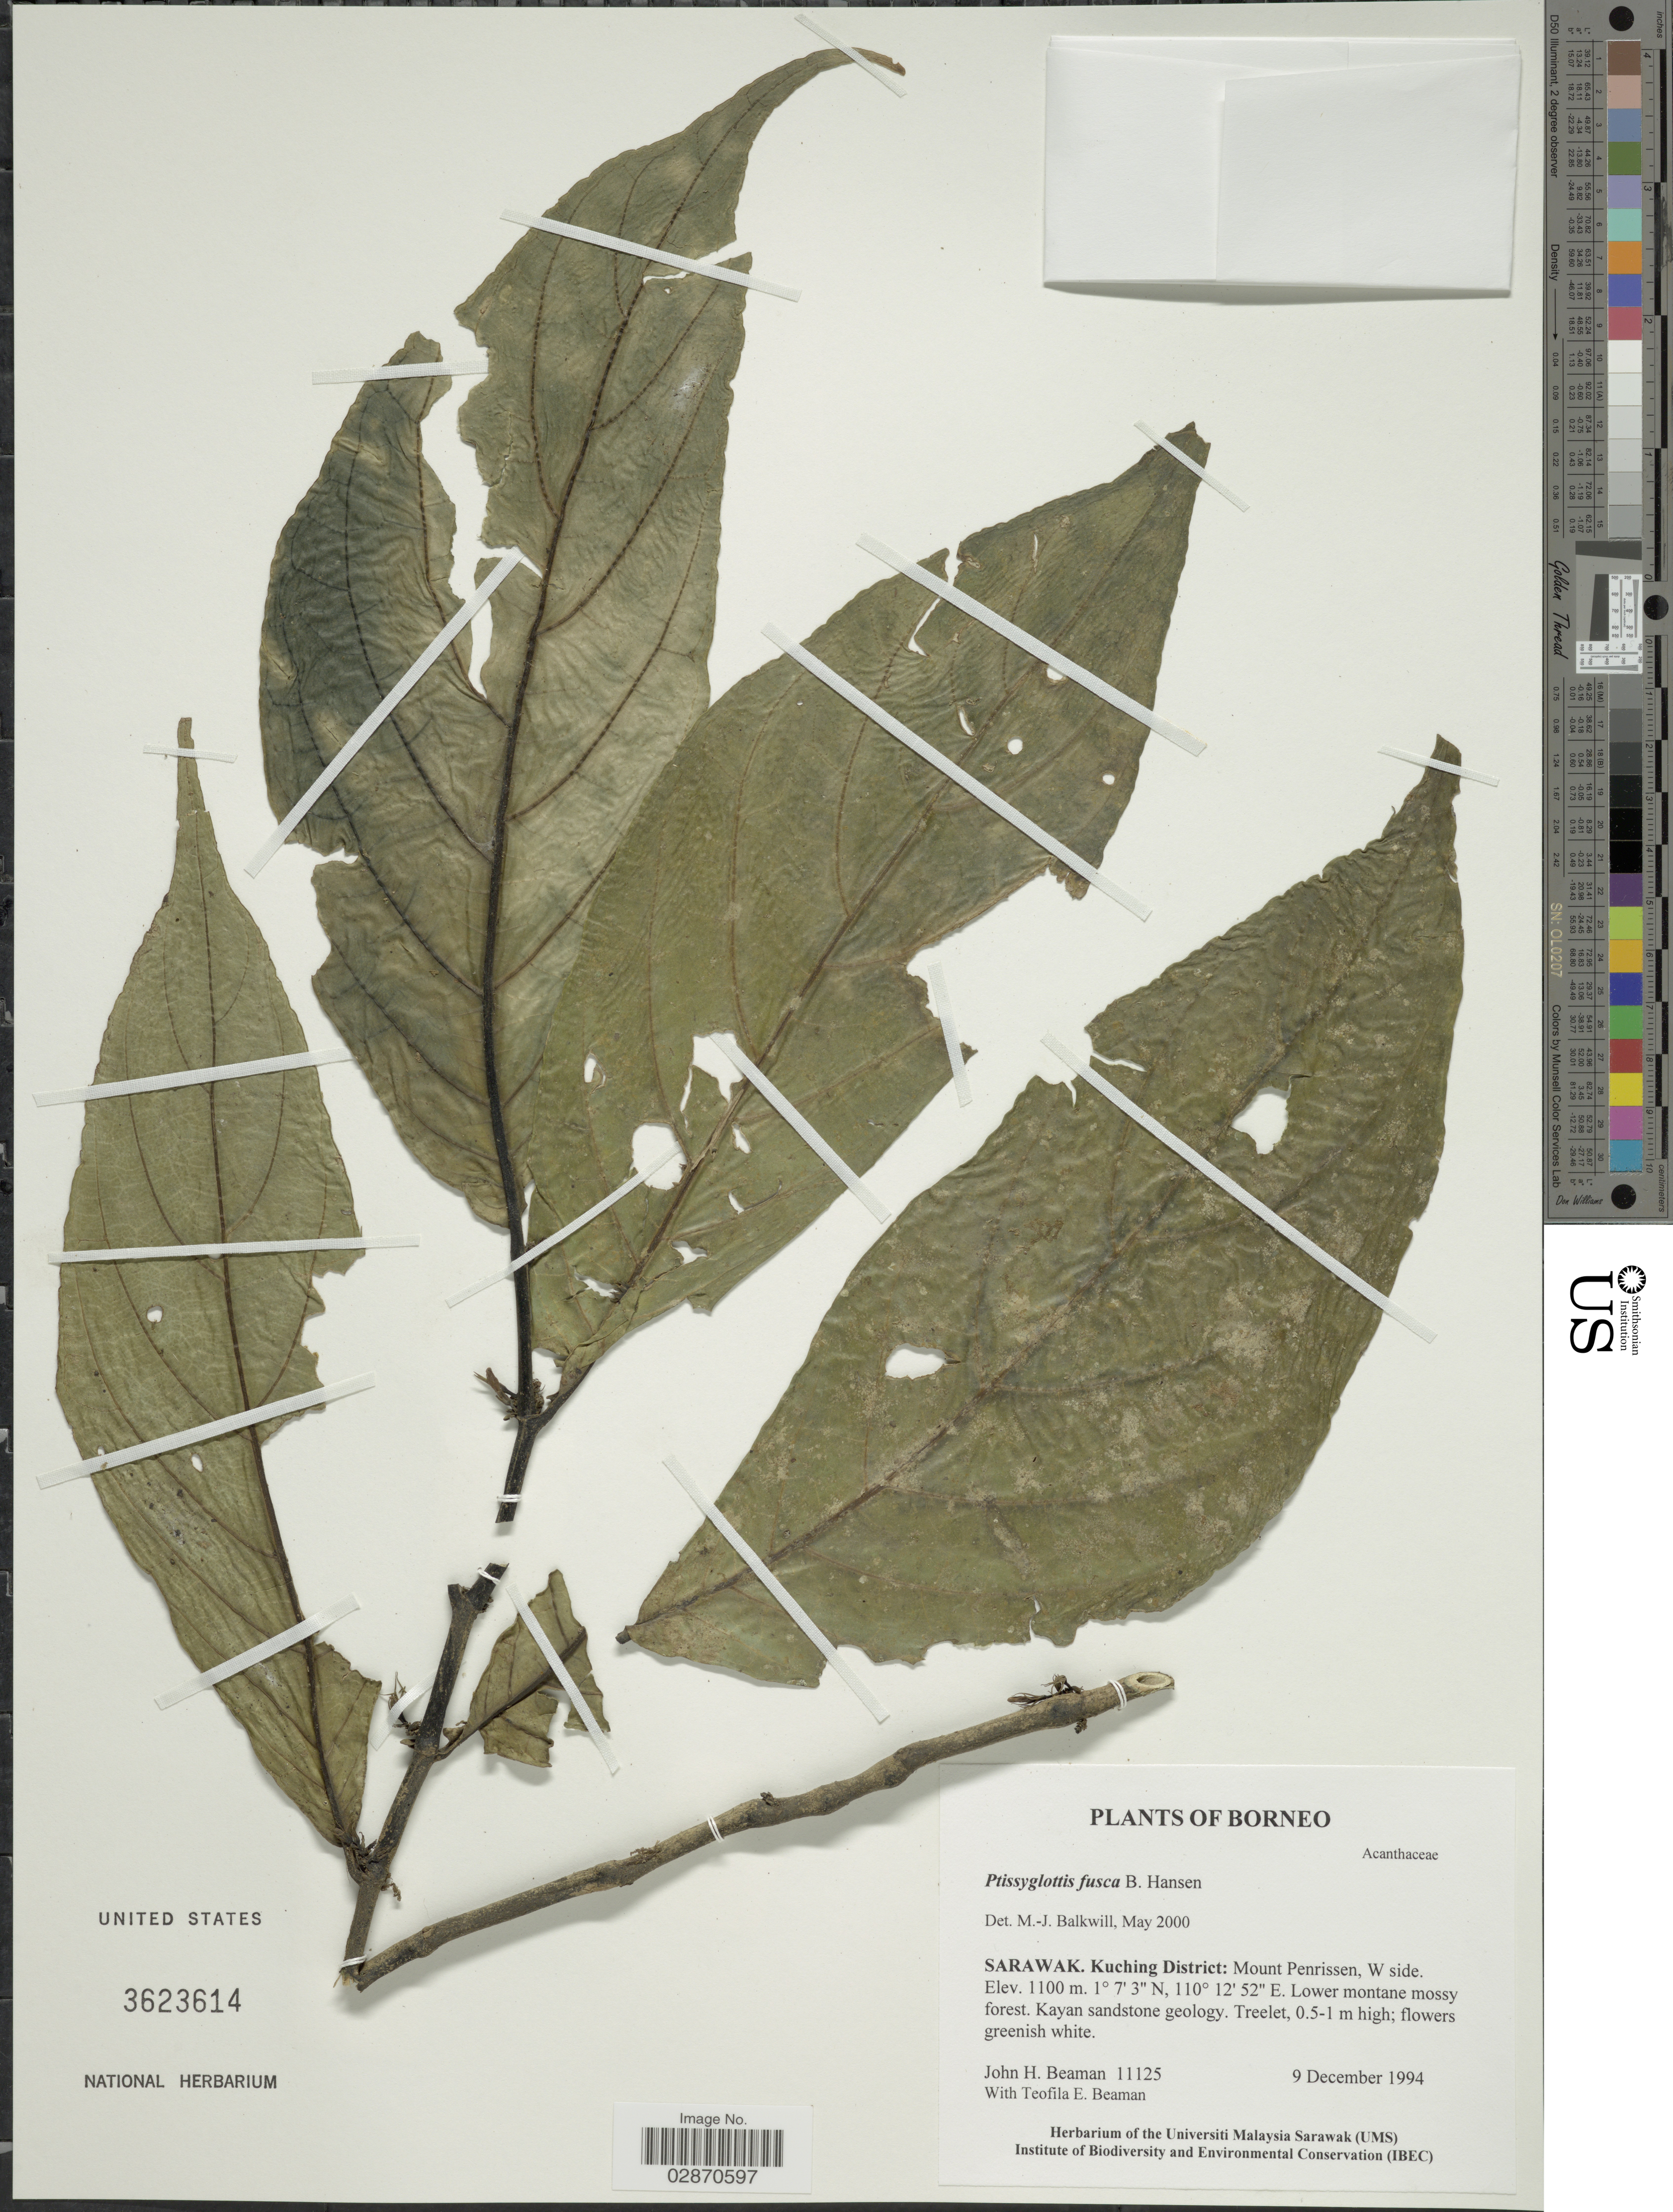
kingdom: Plantae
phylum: Tracheophyta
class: Magnoliopsida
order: Lamiales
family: Acanthaceae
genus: Ptyssiglottis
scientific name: Ptyssiglottis fusca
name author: B. Hansen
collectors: J. H. Beaman & T. E. Beaman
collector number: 11125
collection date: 1994-12-09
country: Malaysia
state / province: Sarawak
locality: Kuching District; Mount Penrissen, W. side. Kayan sandstone geology.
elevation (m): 1100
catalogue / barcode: US 3623614